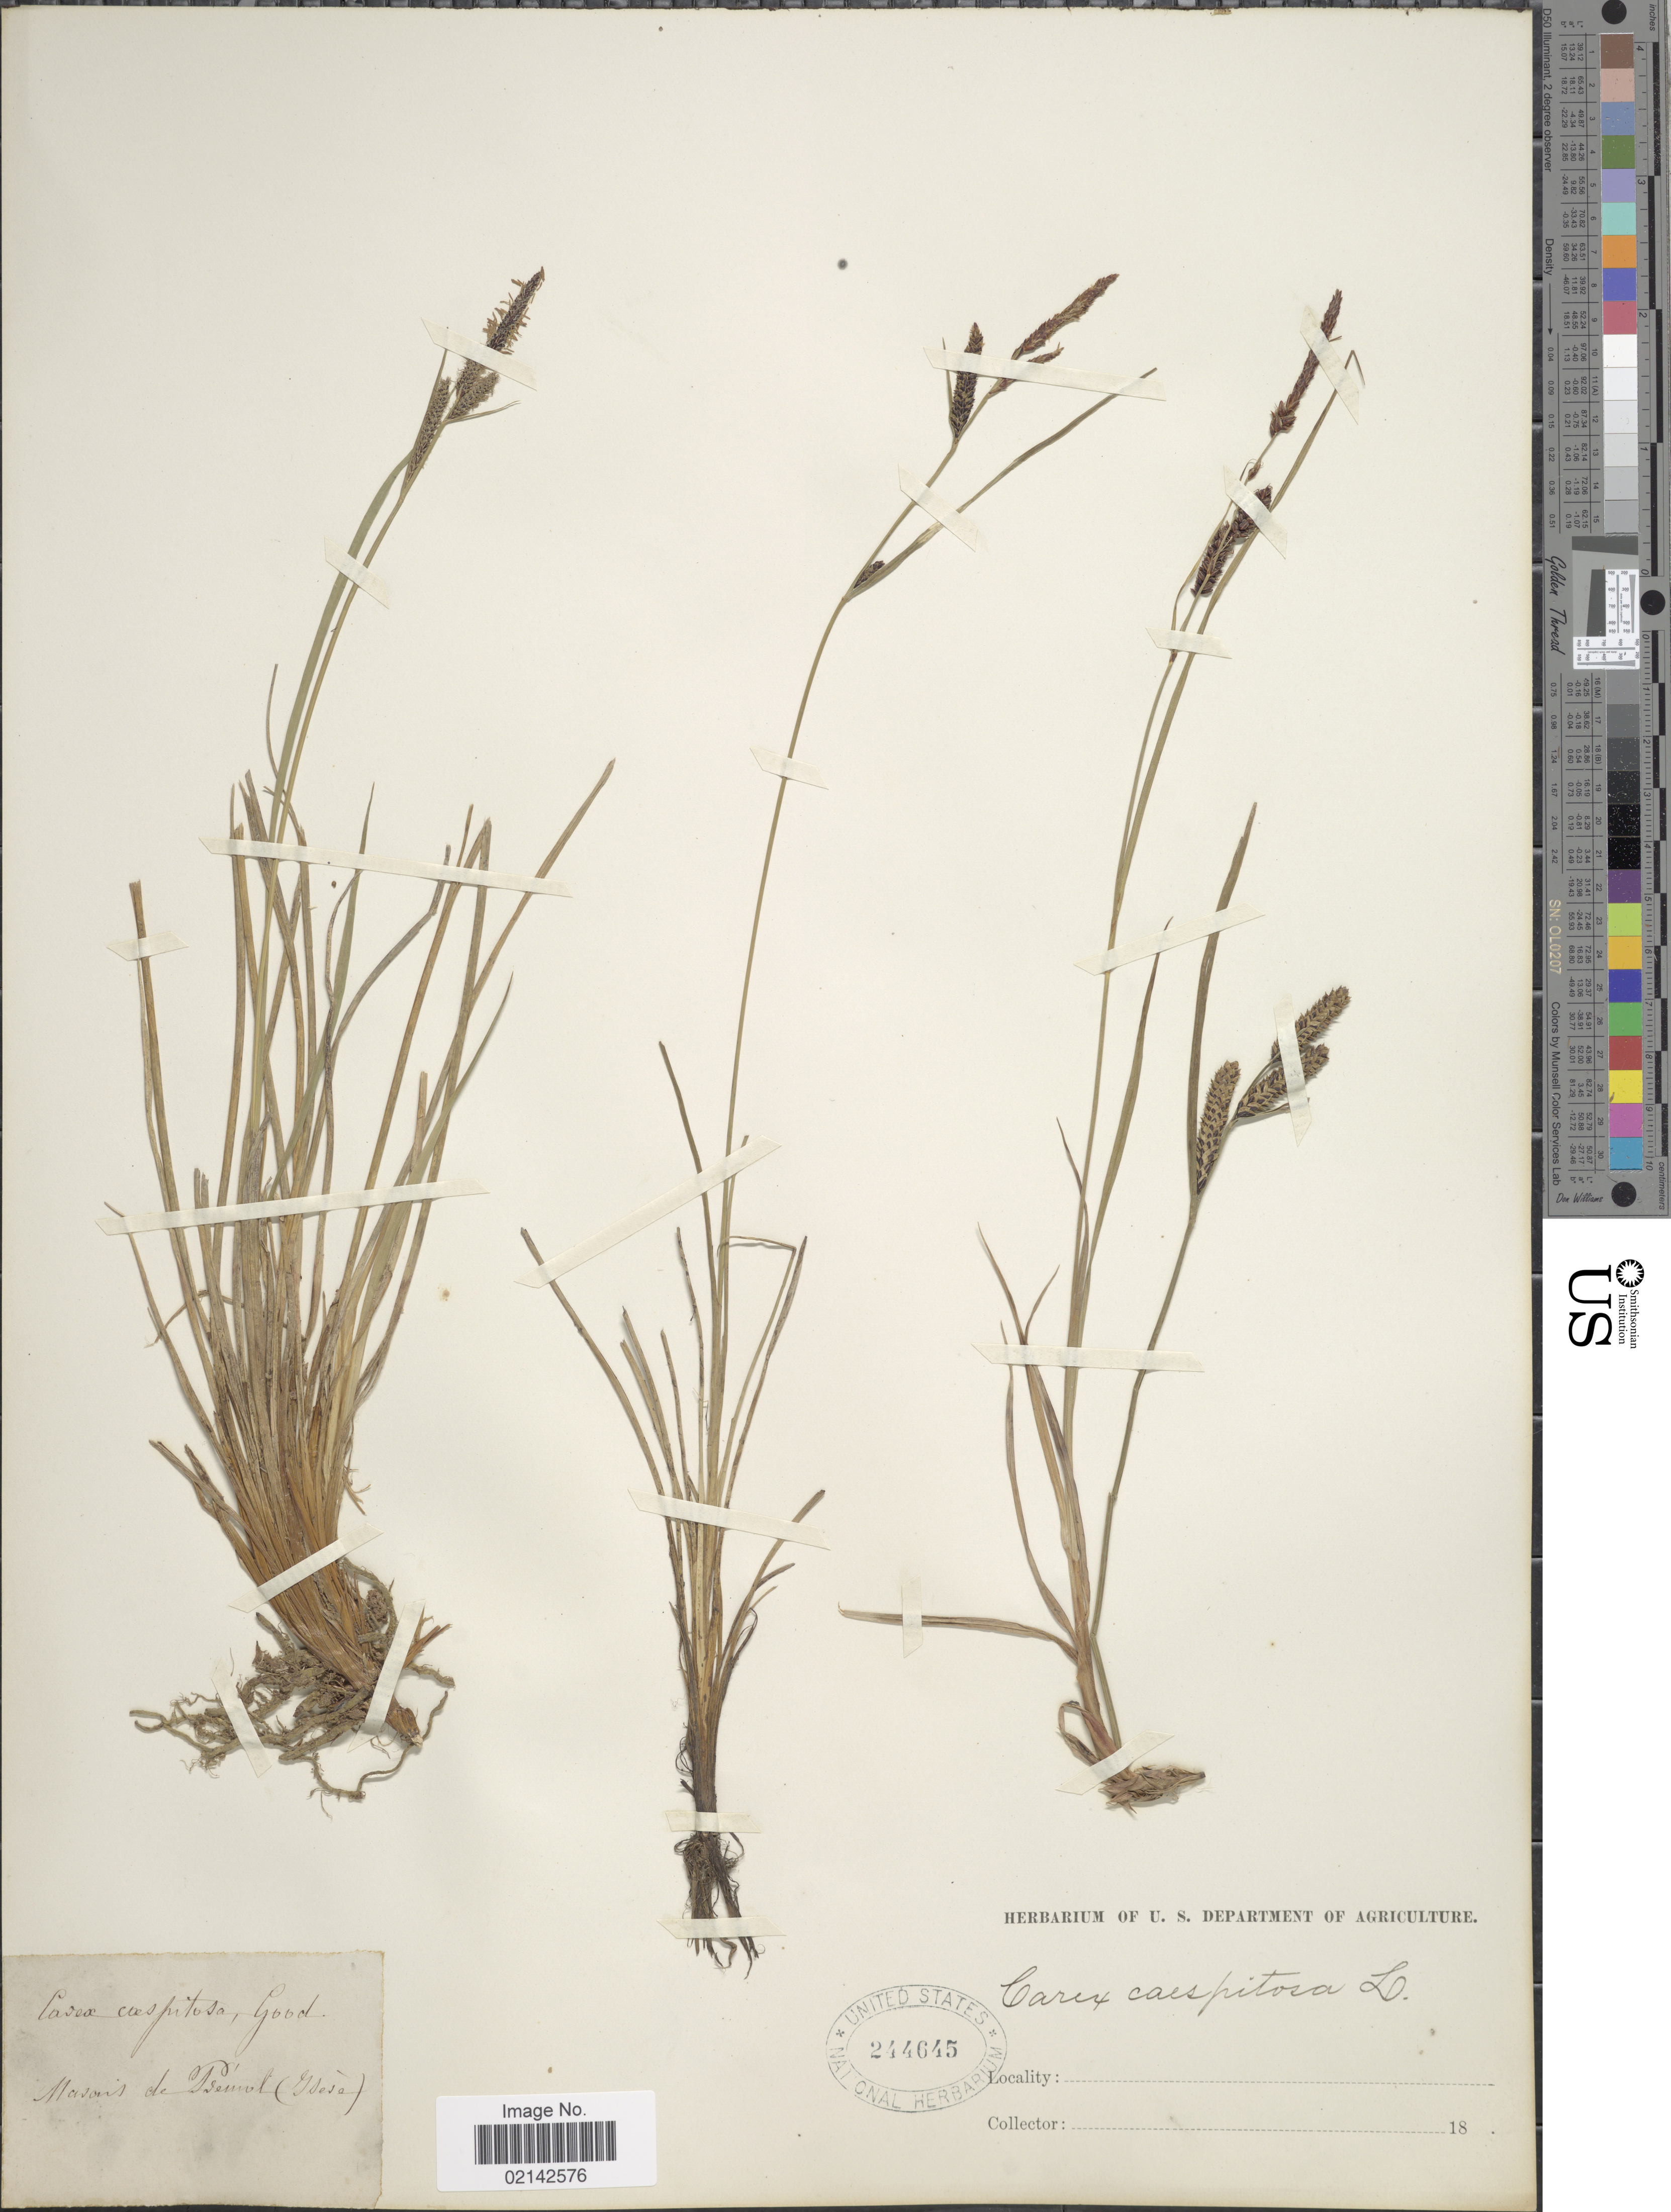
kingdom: Plantae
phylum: Tracheophyta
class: Liliopsida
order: Poales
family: Cyperaceae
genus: Carex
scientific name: Carex cespitosa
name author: L.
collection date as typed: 18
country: France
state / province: Auvergne-Rhône-Alpes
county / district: Isère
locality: Masons de Pvermol (Isere)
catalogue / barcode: US 244645